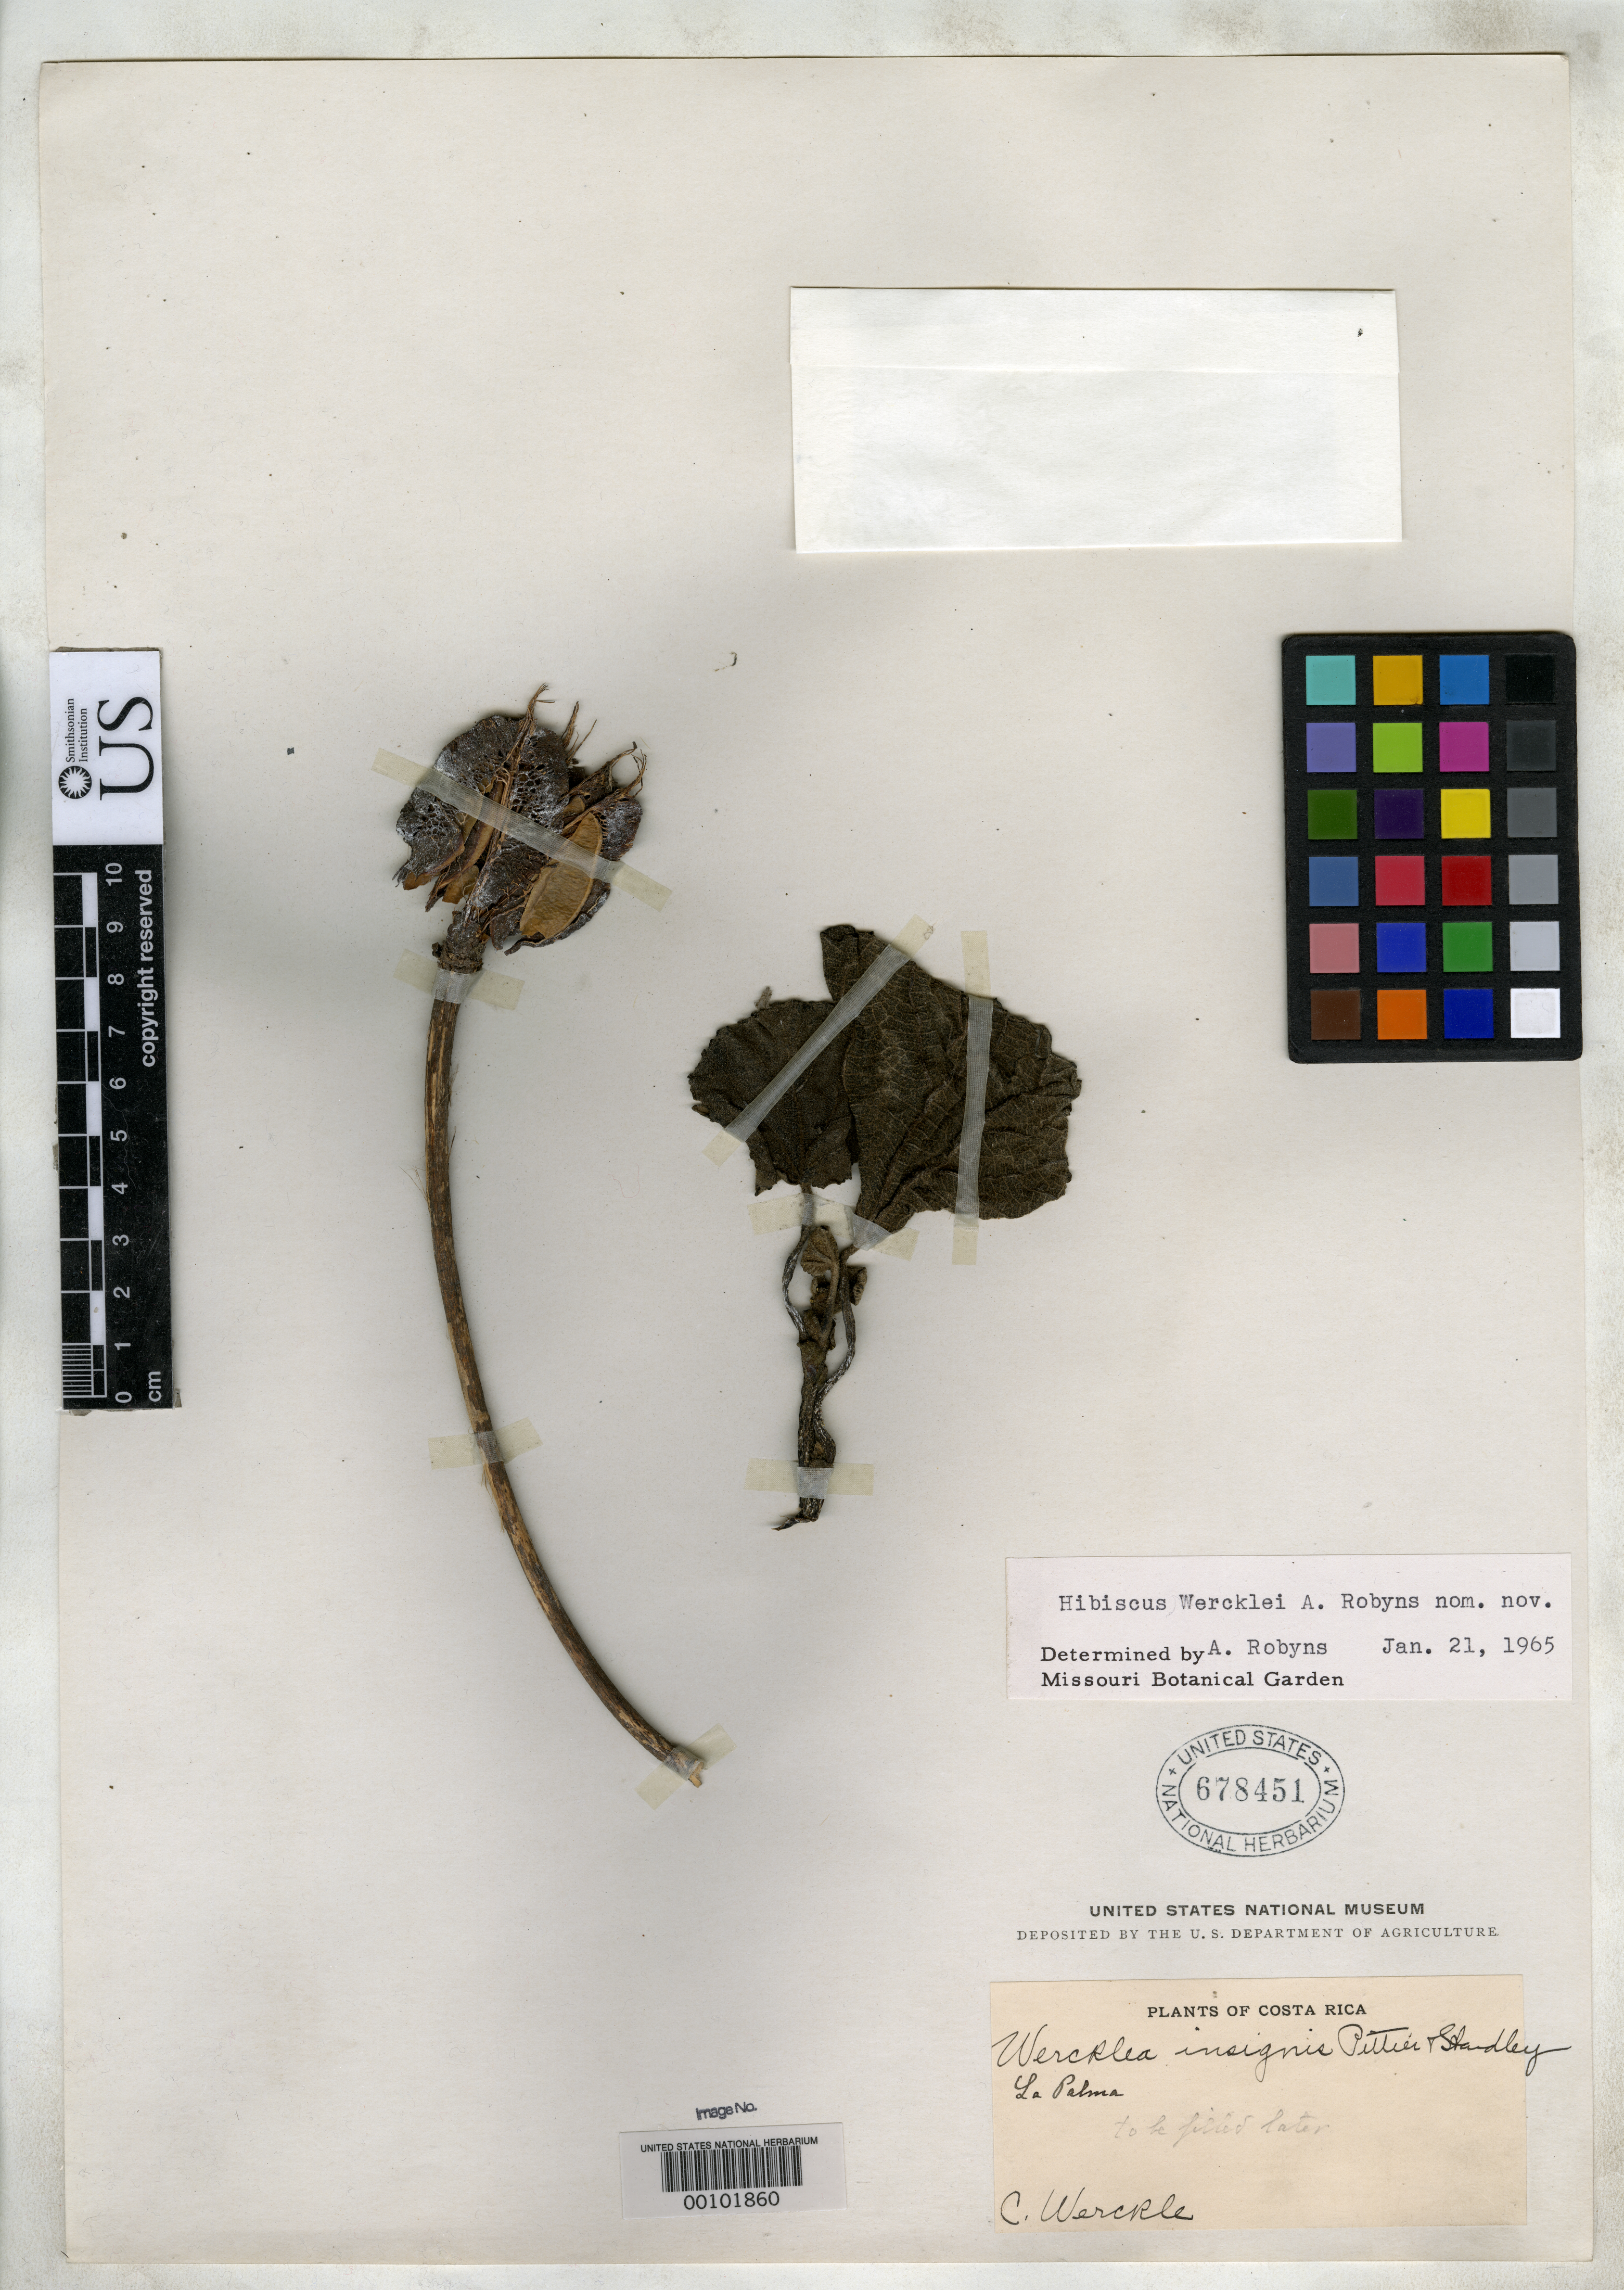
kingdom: Plantae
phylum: Tracheophyta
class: Magnoliopsida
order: Malvales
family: Malvaceae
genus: Wercklea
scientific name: Wercklea insignis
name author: Pittier & Standl.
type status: Isotype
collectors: C. C Wercklé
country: Costa Rica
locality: Near La Palma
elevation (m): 1460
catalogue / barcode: US 678451